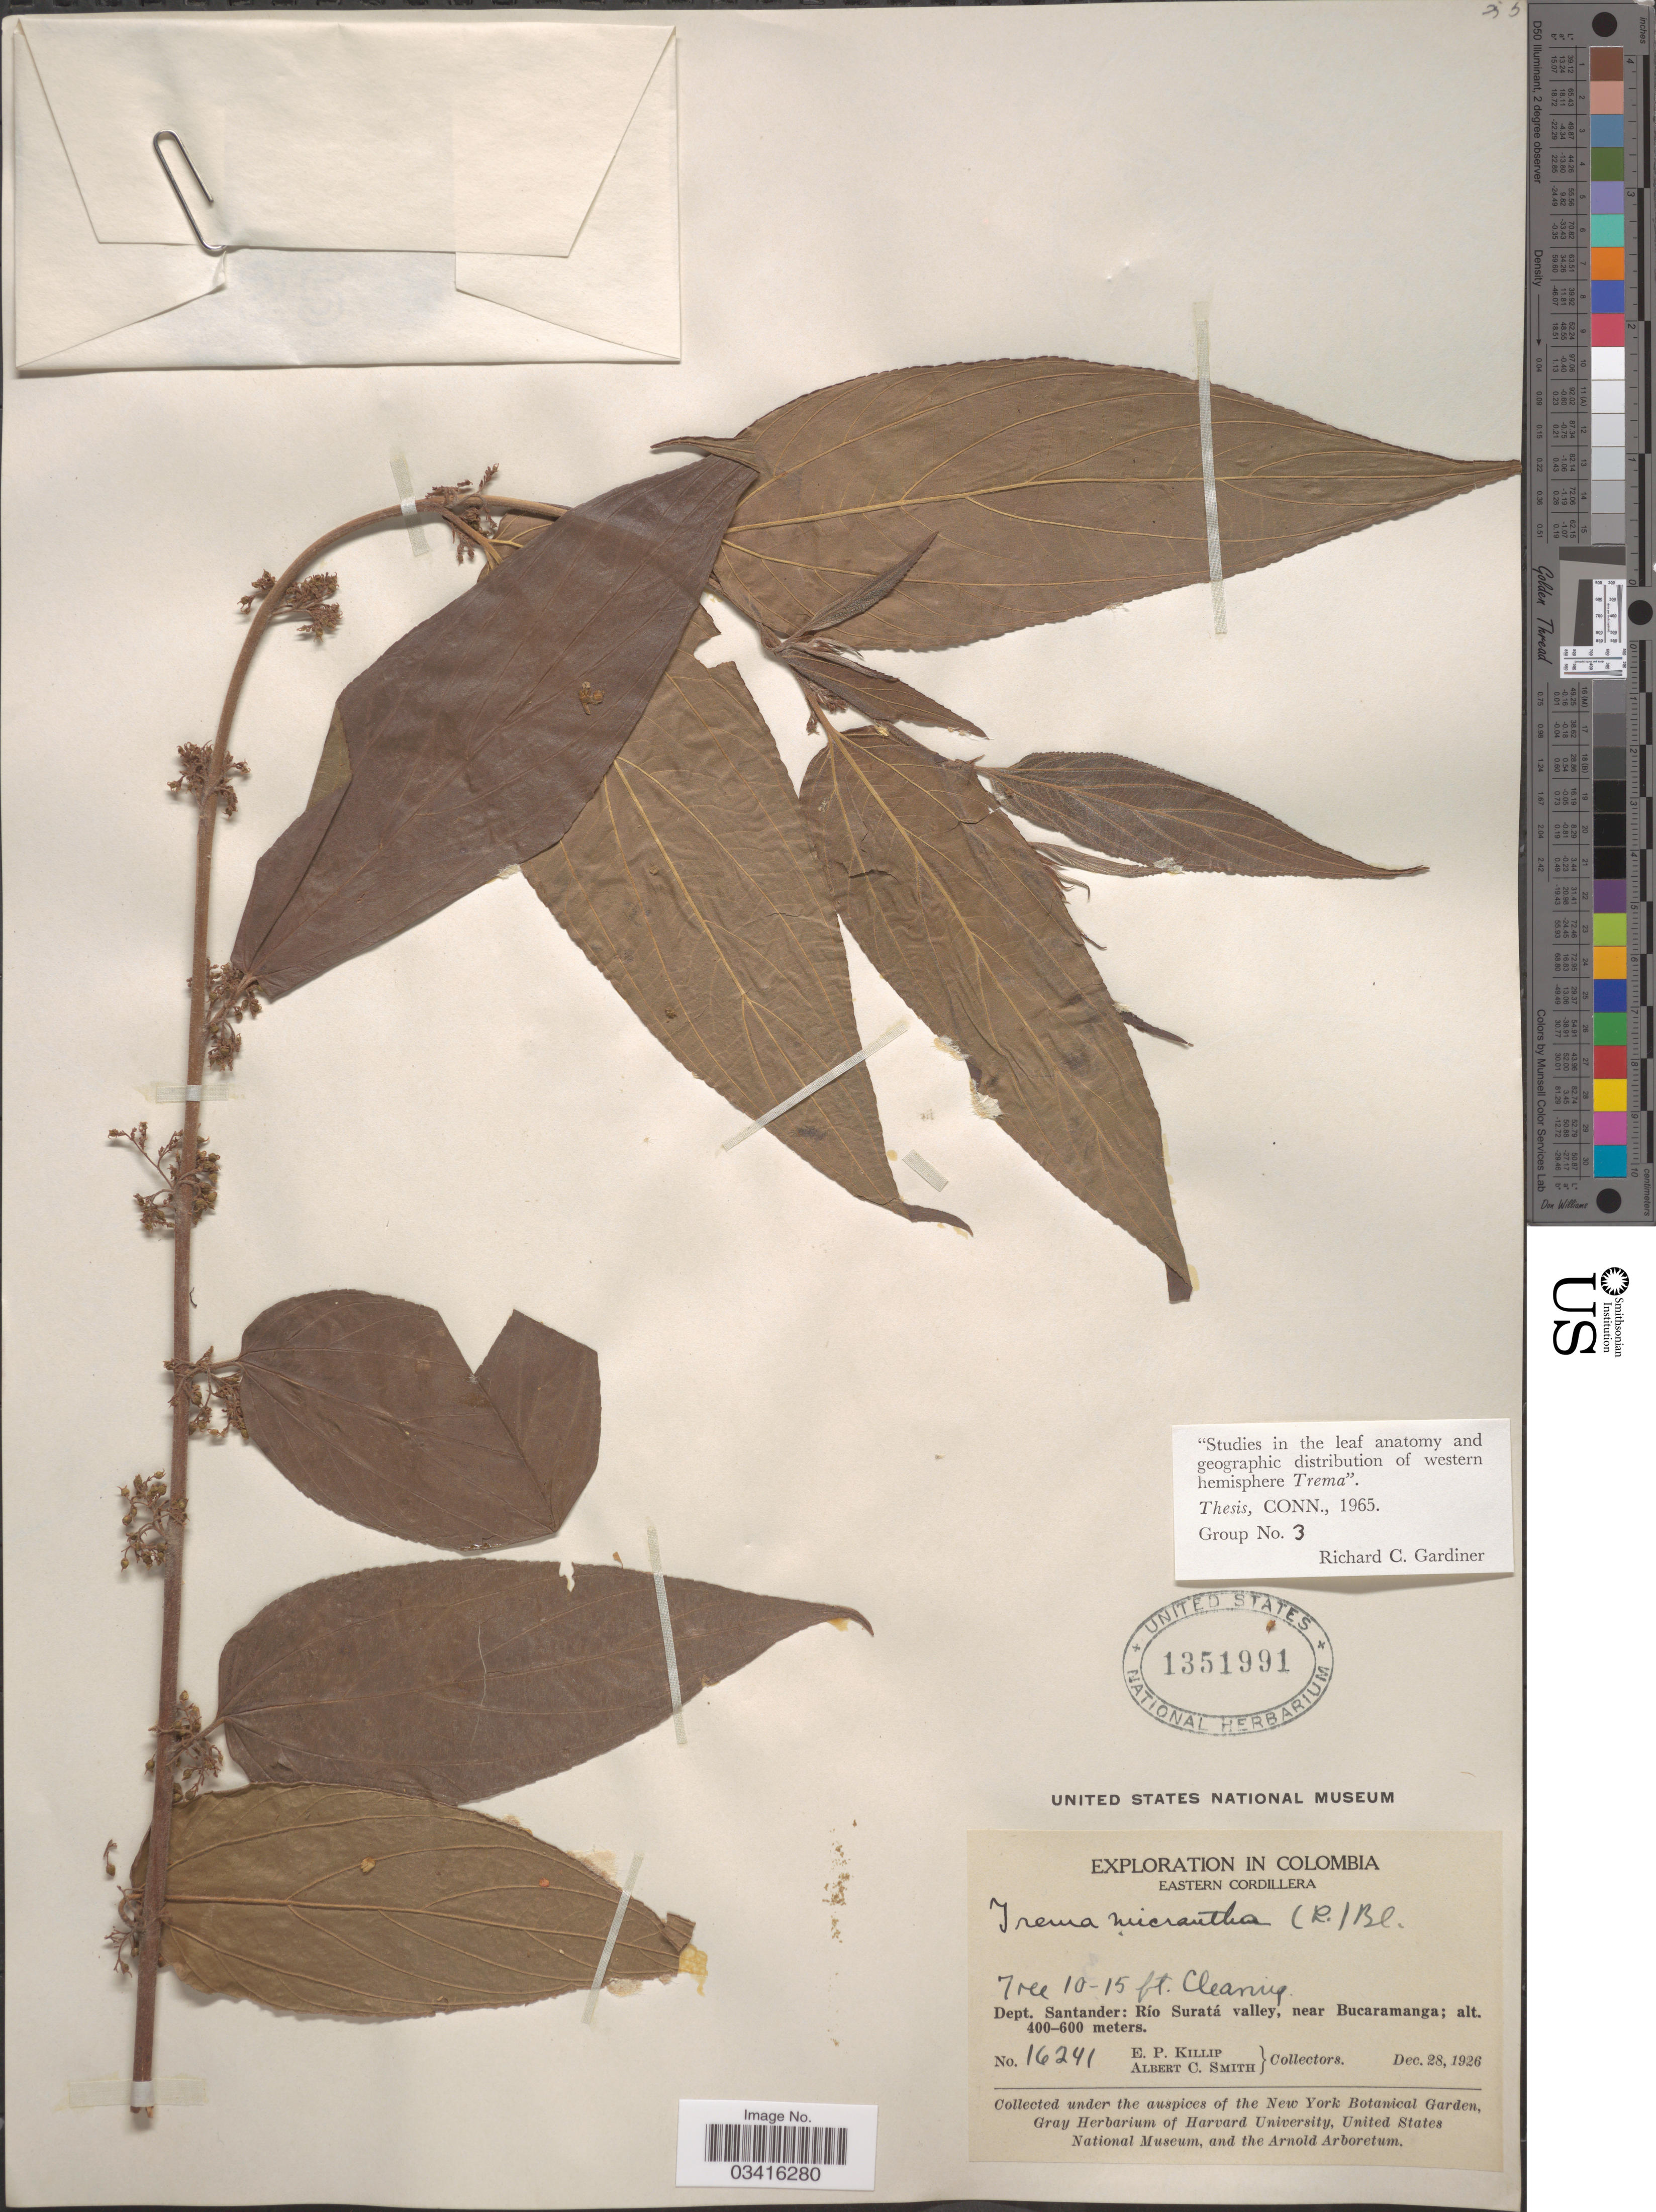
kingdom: Plantae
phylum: Tracheophyta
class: Magnoliopsida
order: Rosales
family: Cannabaceae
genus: Trema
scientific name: Trema micranthum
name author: (L.) Blume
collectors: E. P. Killip & A. C. Smith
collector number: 16241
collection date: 1926-12-28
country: Colombia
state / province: Santander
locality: Eastern Cordillera. Dept. Santander: Río Suratá valley, near Bucaramanga.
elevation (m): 400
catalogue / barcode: US 1351991